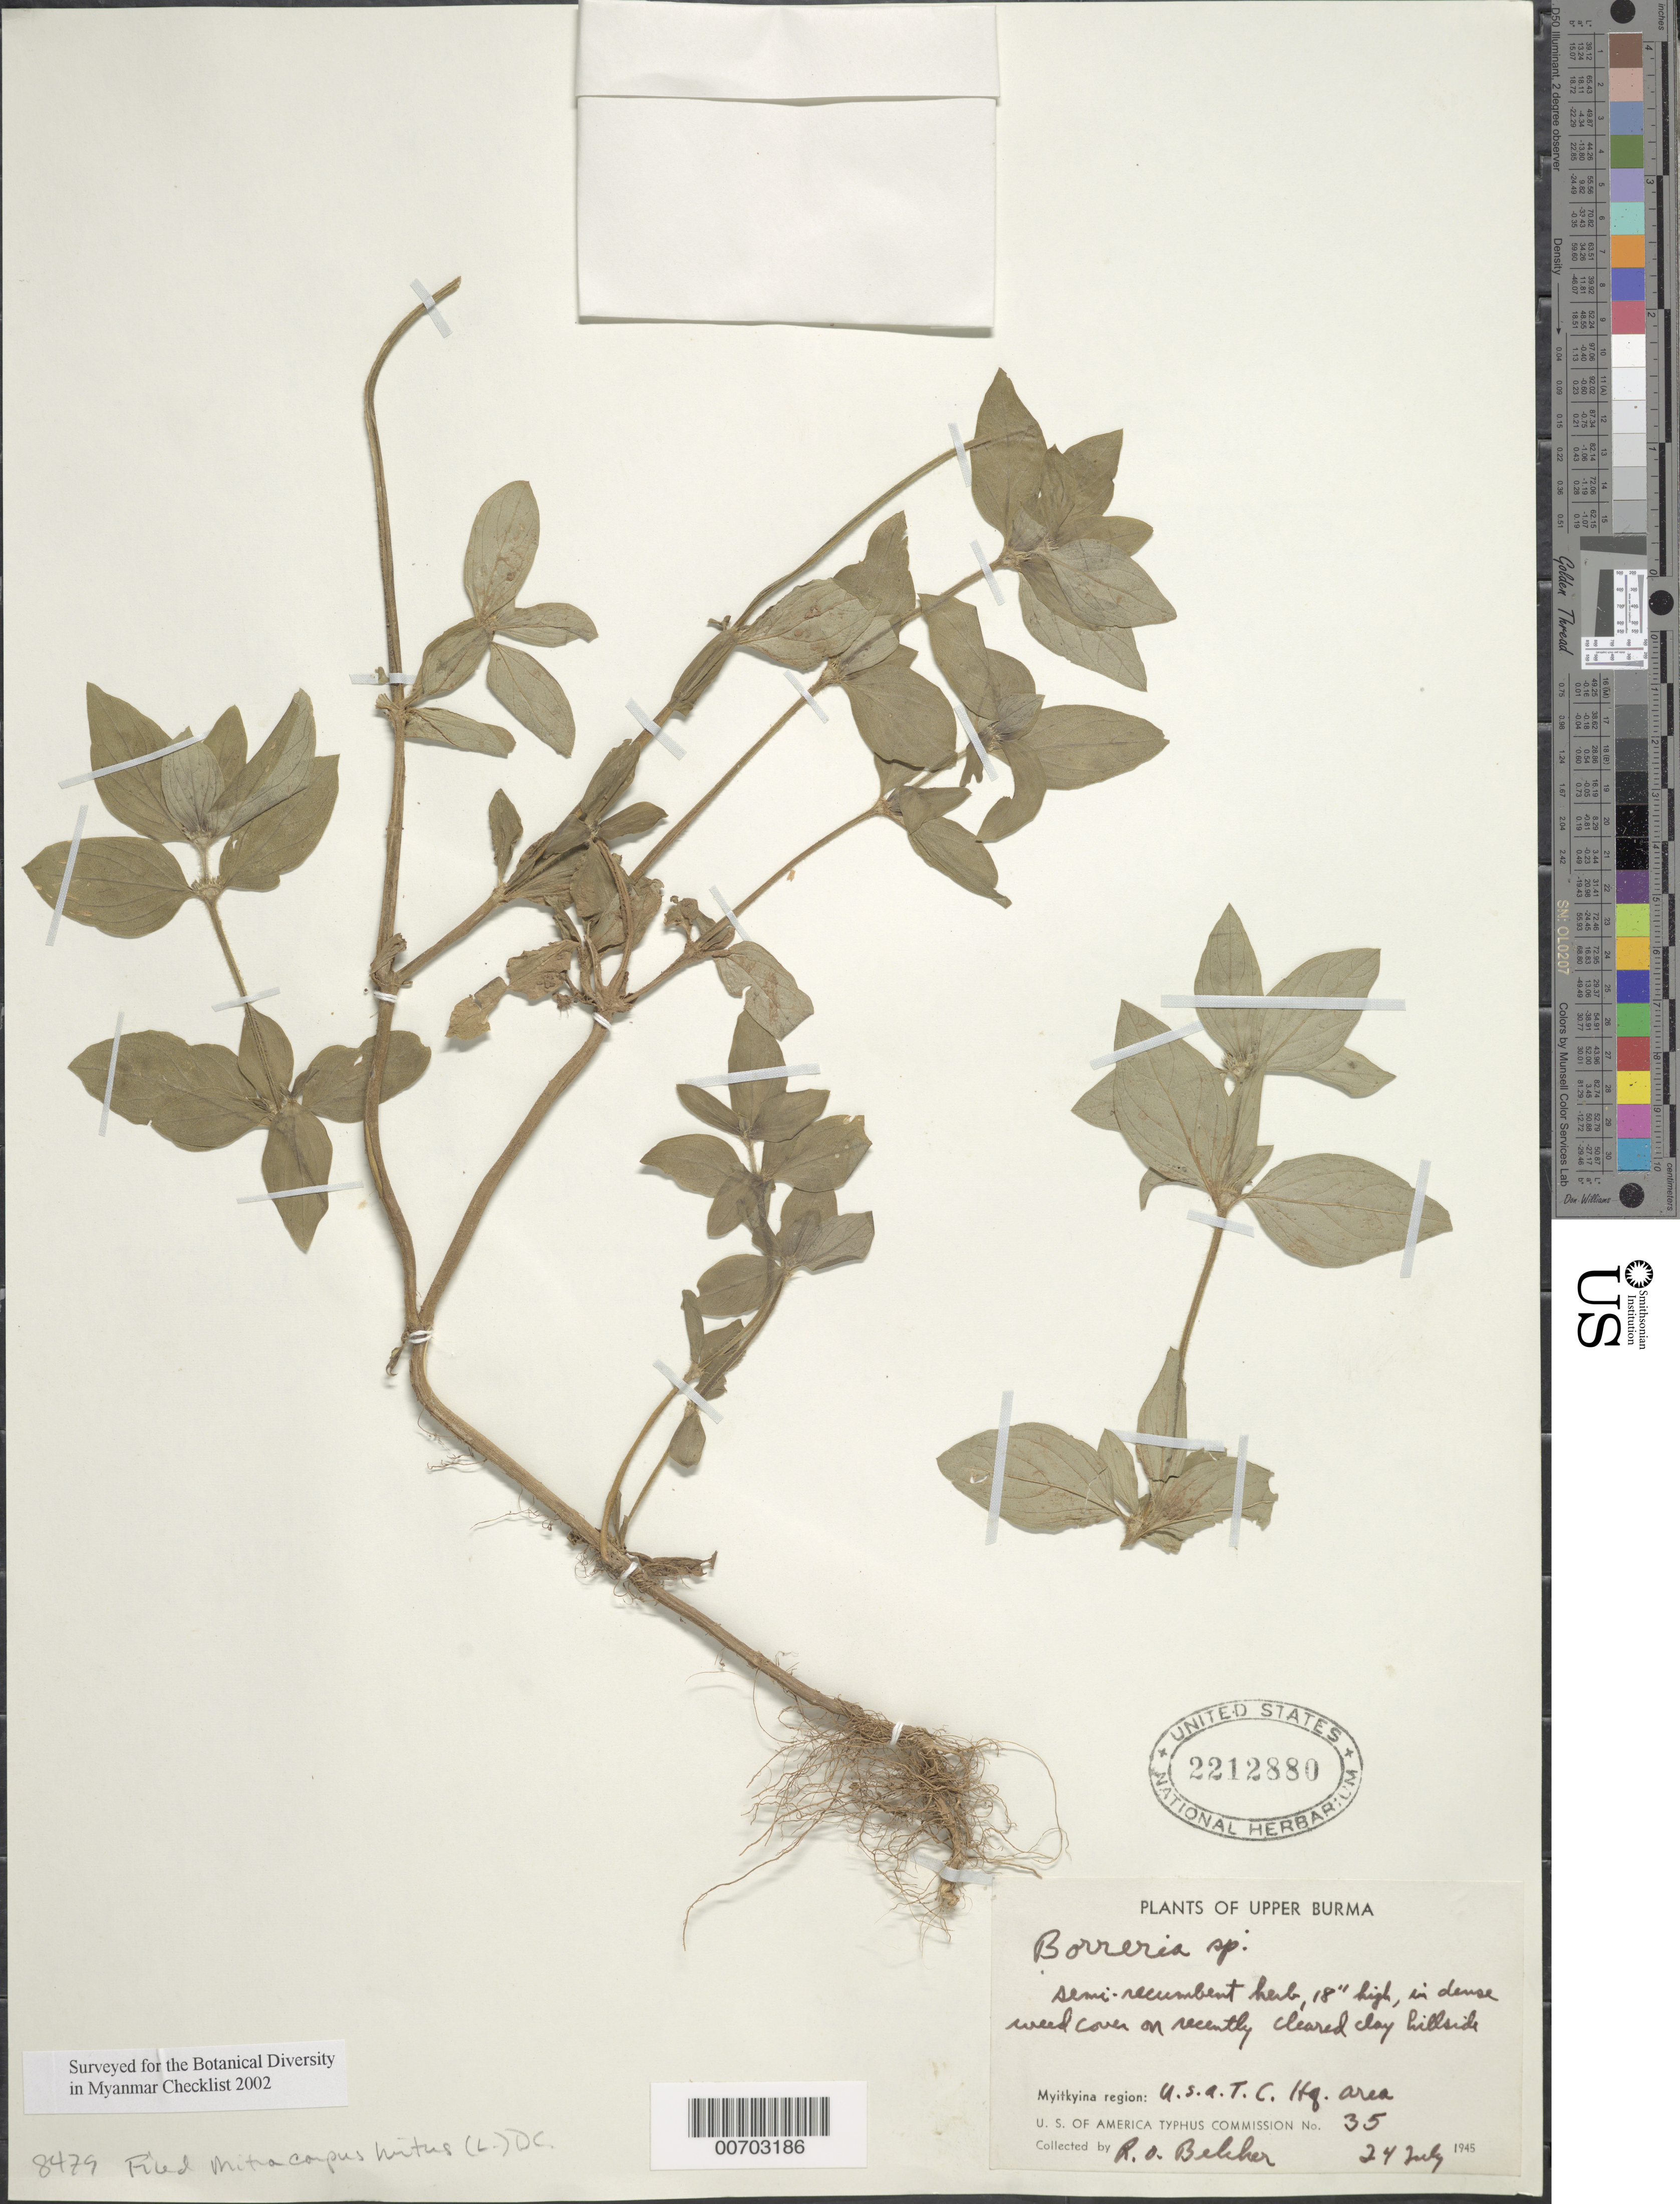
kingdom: Plantae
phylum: Tracheophyta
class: Magnoliopsida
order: Gentianales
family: Rubiaceae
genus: Mitracarpus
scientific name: Mitracarpus hirtus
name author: (L.) DC.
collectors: R. Belcher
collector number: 35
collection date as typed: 24 Jul 1945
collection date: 1945-07-24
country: Myanmar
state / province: Kachin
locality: Myitkyina, U.S.A.T.C. Hq. Area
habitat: Recengl cleared clay hillside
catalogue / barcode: US 2212880